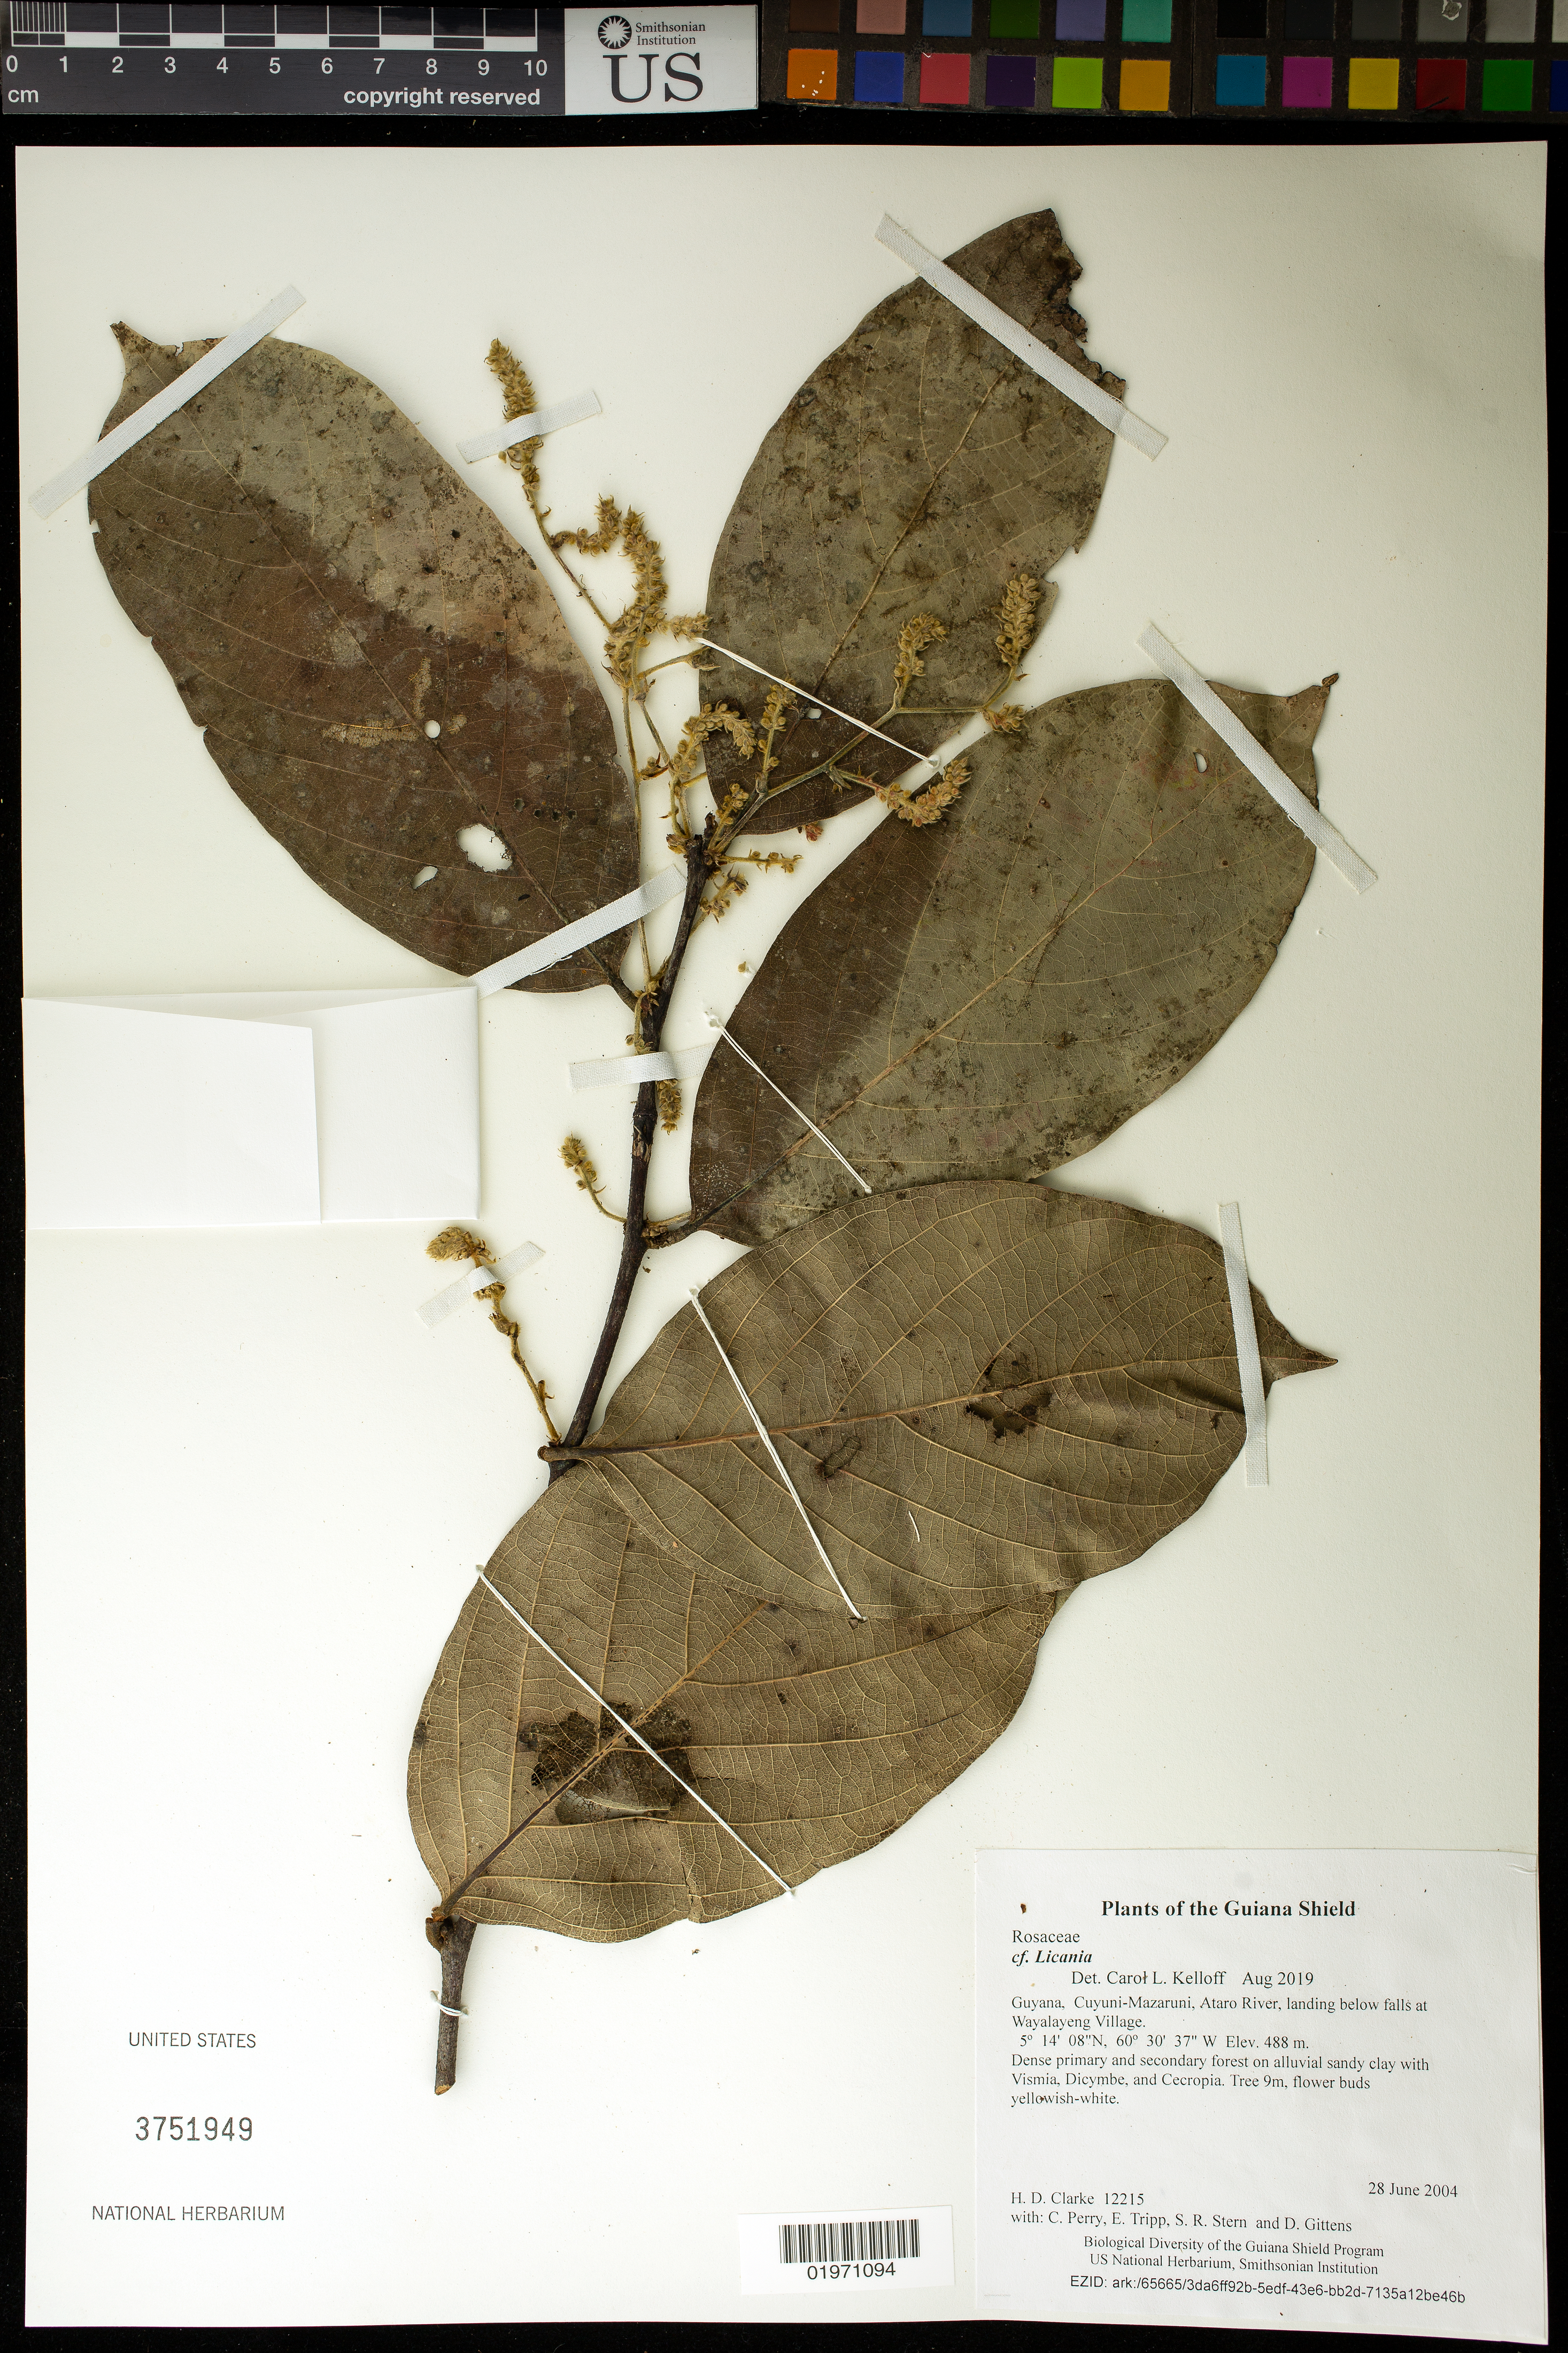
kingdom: Plantae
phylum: Tracheophyta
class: Magnoliopsida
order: Malpighiales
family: Chrysobalanaceae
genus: Licania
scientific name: Licania sp.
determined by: Kelloff, Carol L.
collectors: H. D. Clarke, C. Perry, E. Tripp, S. R. Stern & D. Gittens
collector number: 12215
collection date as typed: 28 June 2004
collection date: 2004-06-28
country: Guyana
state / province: Cuyuni-Mazaruni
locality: Ataro River, landing below falls at Wayalayeng Village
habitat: Dense primary and secondary forest on alluvial sandy clay with Vismia, Dicymbe, and Cecropia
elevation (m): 488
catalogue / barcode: US 3751949